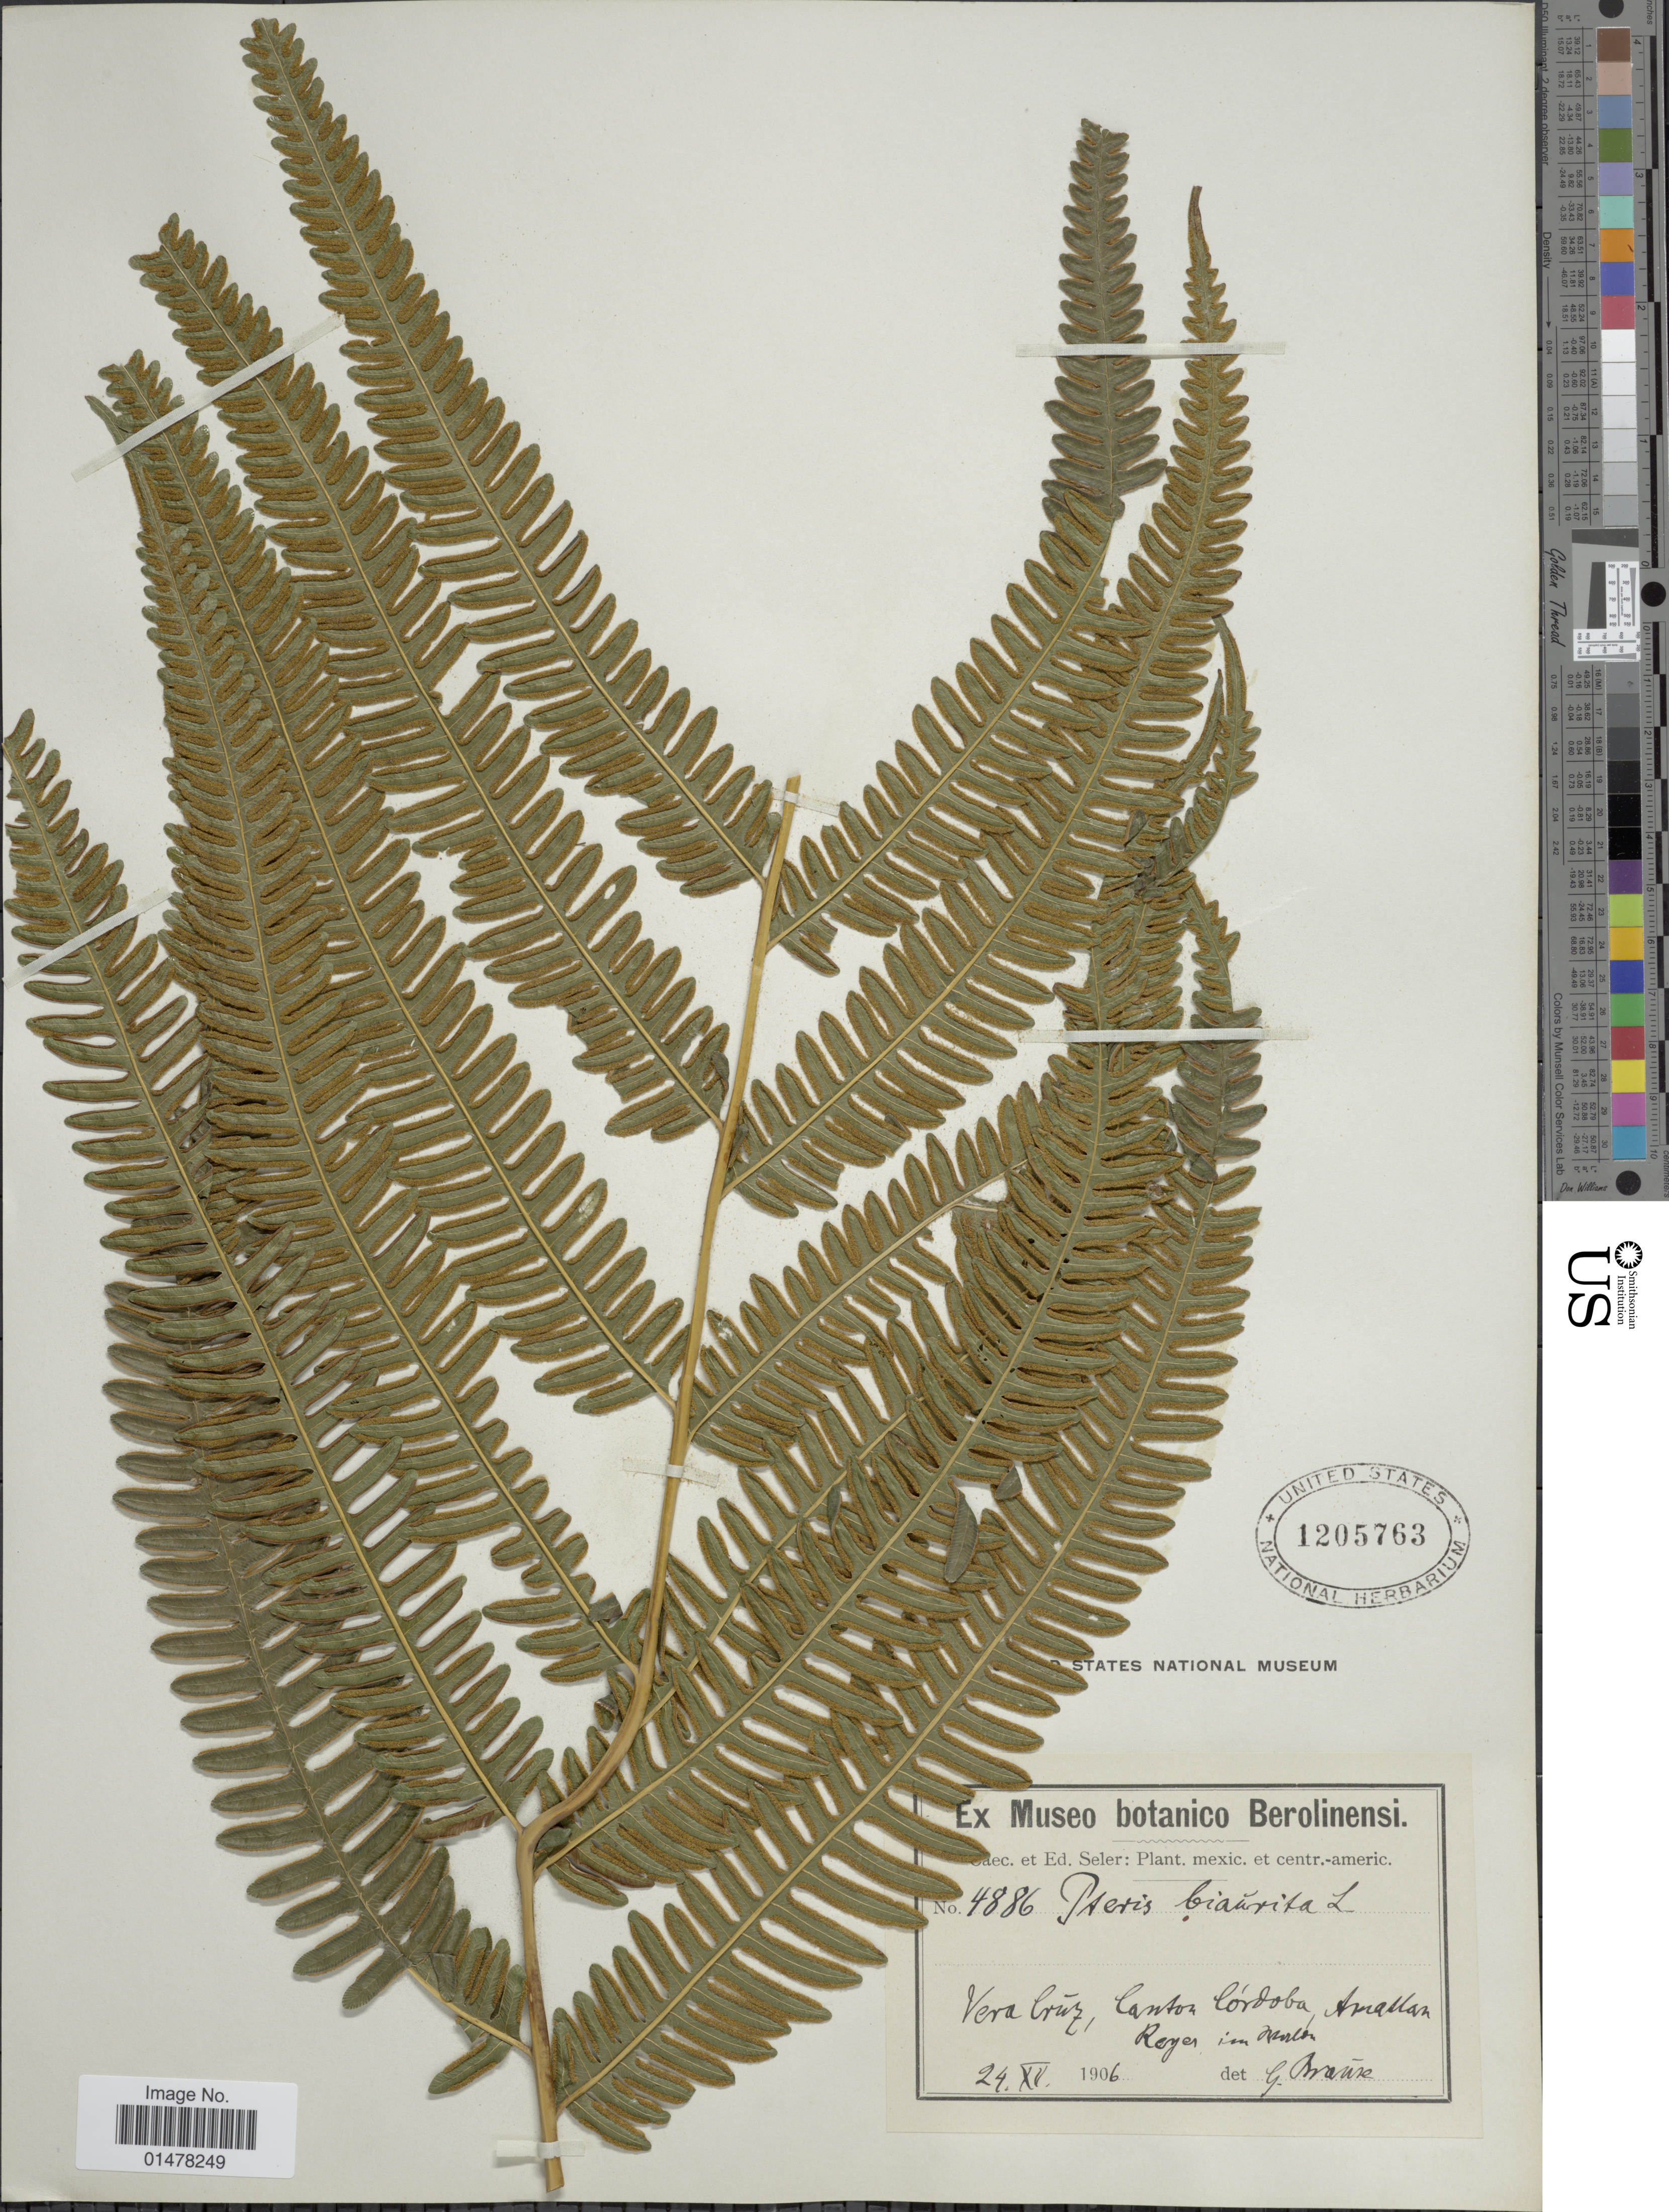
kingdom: Plantae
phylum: Tracheophyta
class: Polypodiopsida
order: Polypodiales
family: Pteridaceae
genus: Pteris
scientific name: Pteris quadriaurita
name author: Retz.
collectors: -. Seler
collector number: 4886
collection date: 1906-07-24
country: Mexico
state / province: Veracruz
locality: Vera Cruz, Canton Cordoba, Amatlan Reyes im [illegible text]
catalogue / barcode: US 1205763